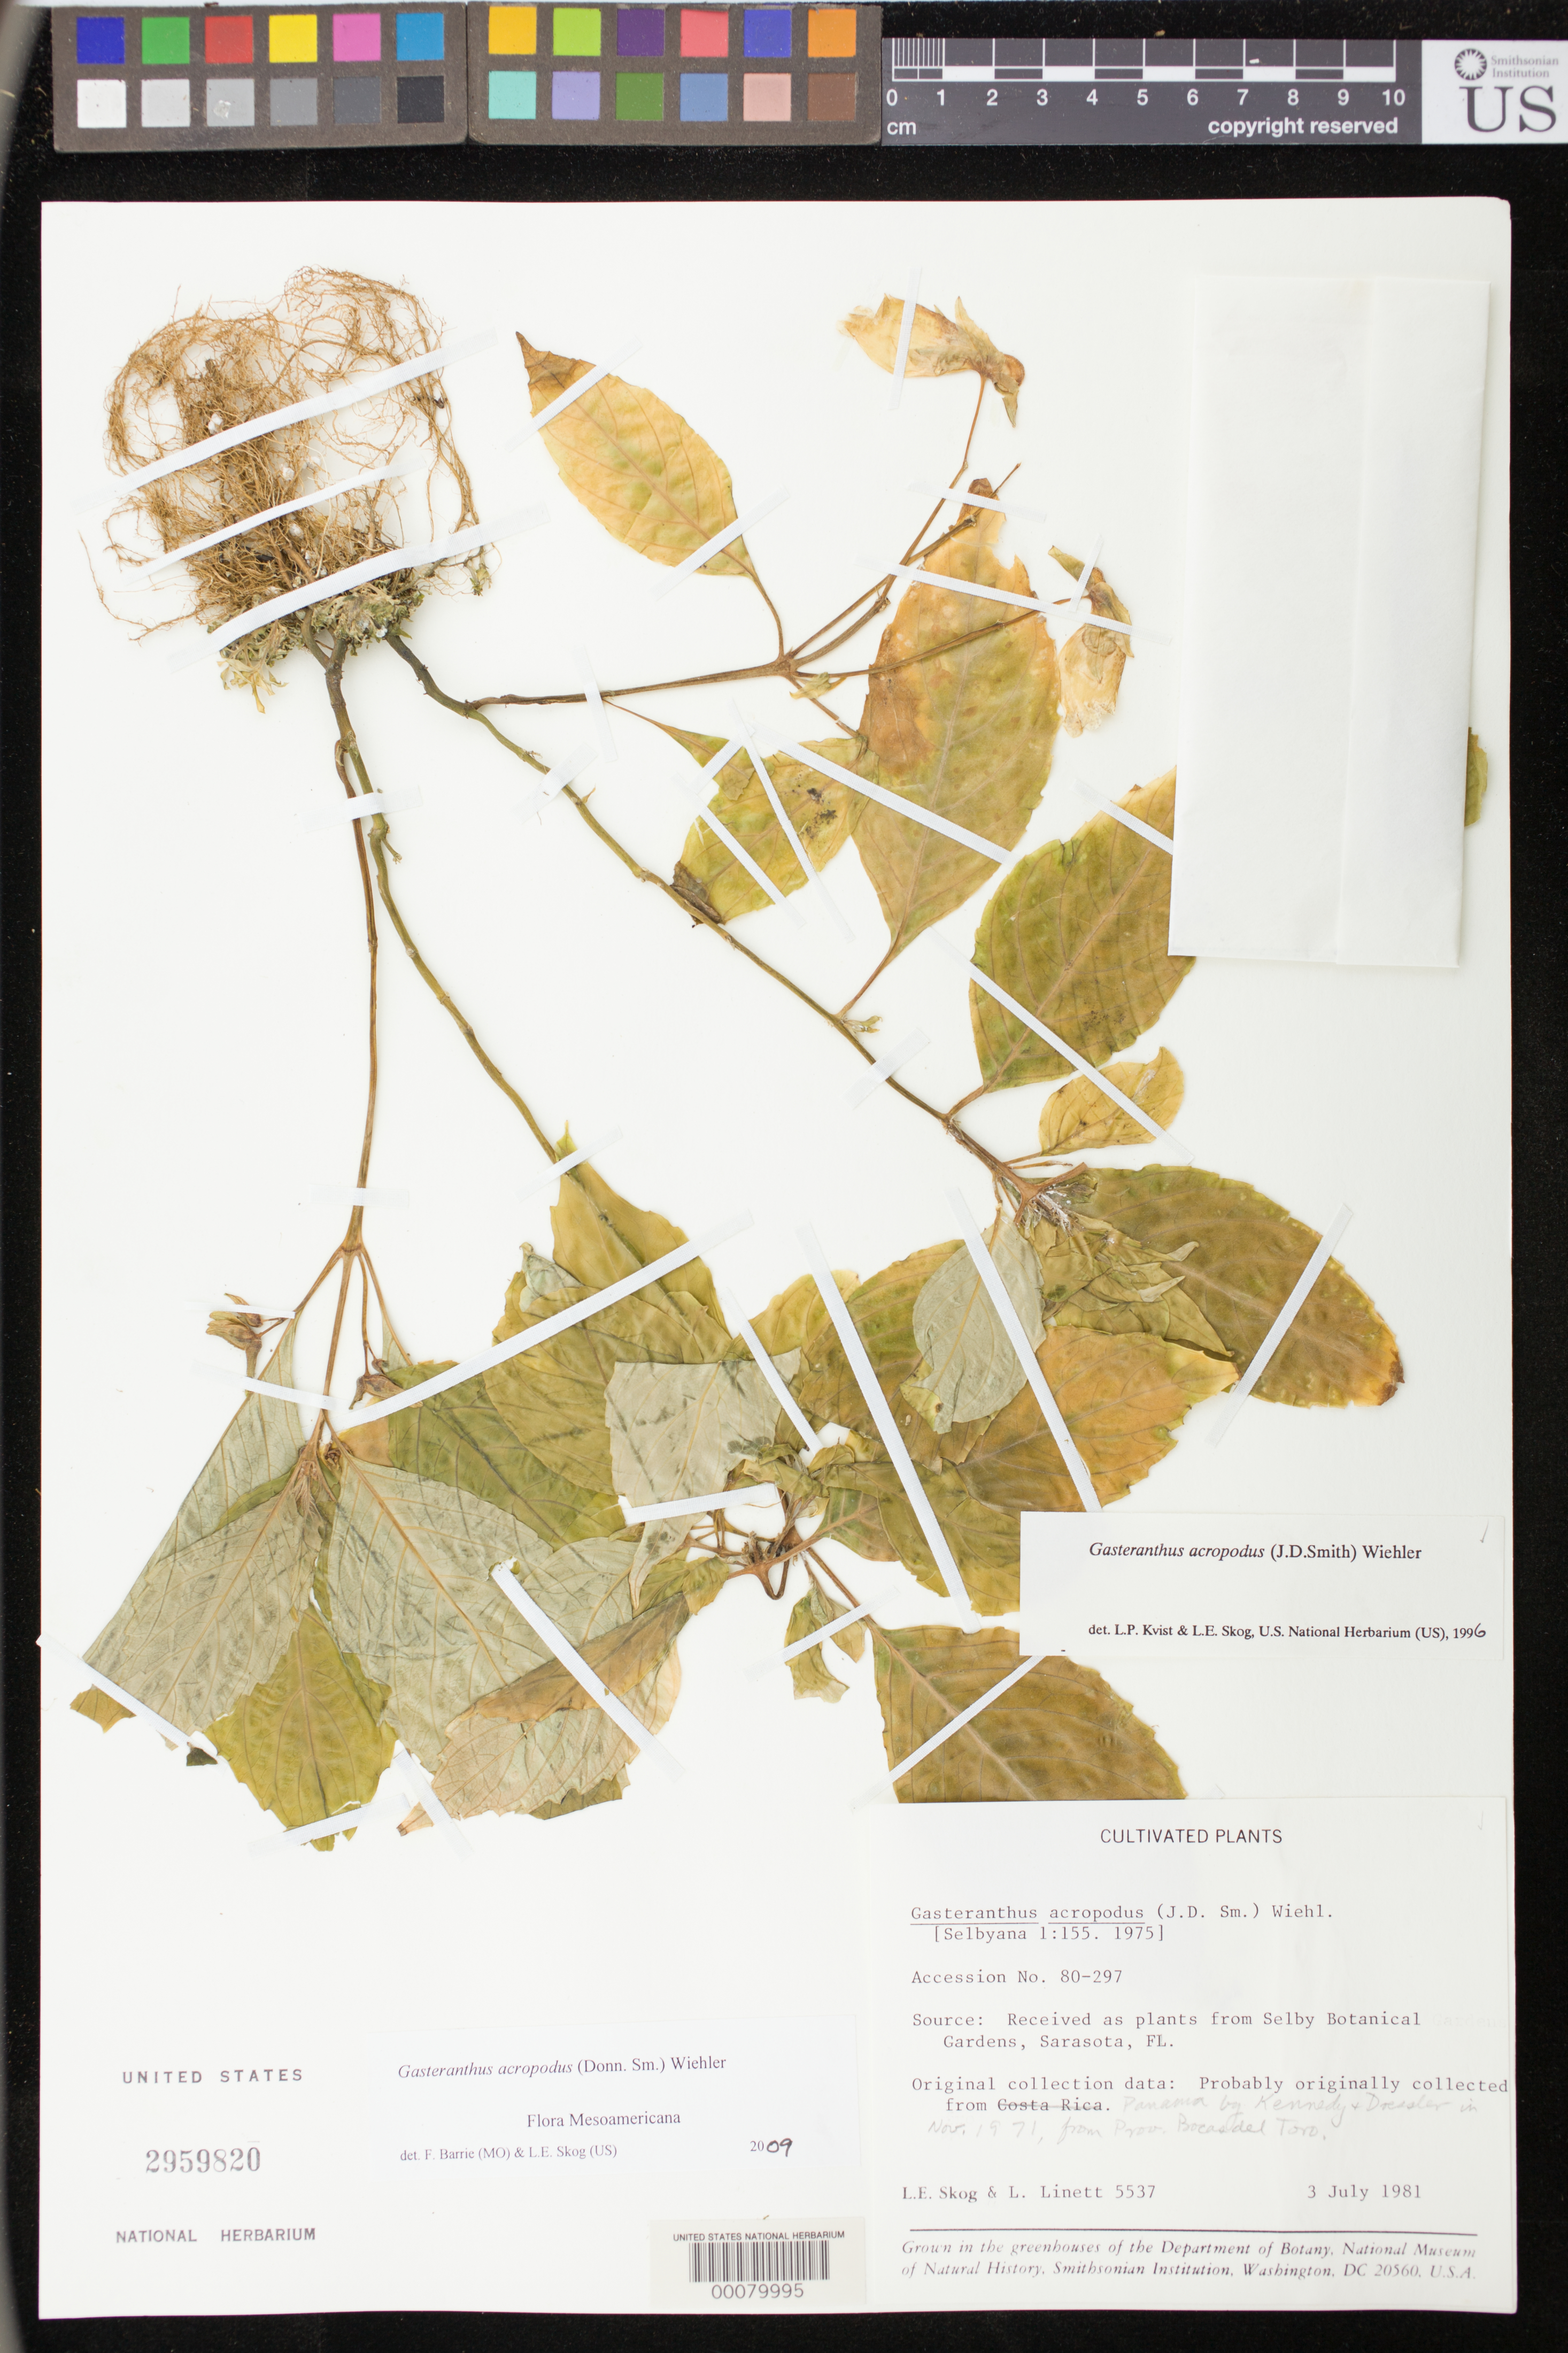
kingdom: Plantae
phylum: Tracheophyta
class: Magnoliopsida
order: Lamiales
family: Gesneriaceae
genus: Gasteranthus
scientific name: Gasteranthus acropodus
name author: (Donn. Sm.) Wiehler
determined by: Skog, Laurence E.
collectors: L. E. Skog & L. Linett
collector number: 5537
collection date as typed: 03 Jul 1981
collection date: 1981-07-03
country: Panama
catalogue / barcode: US 2959820